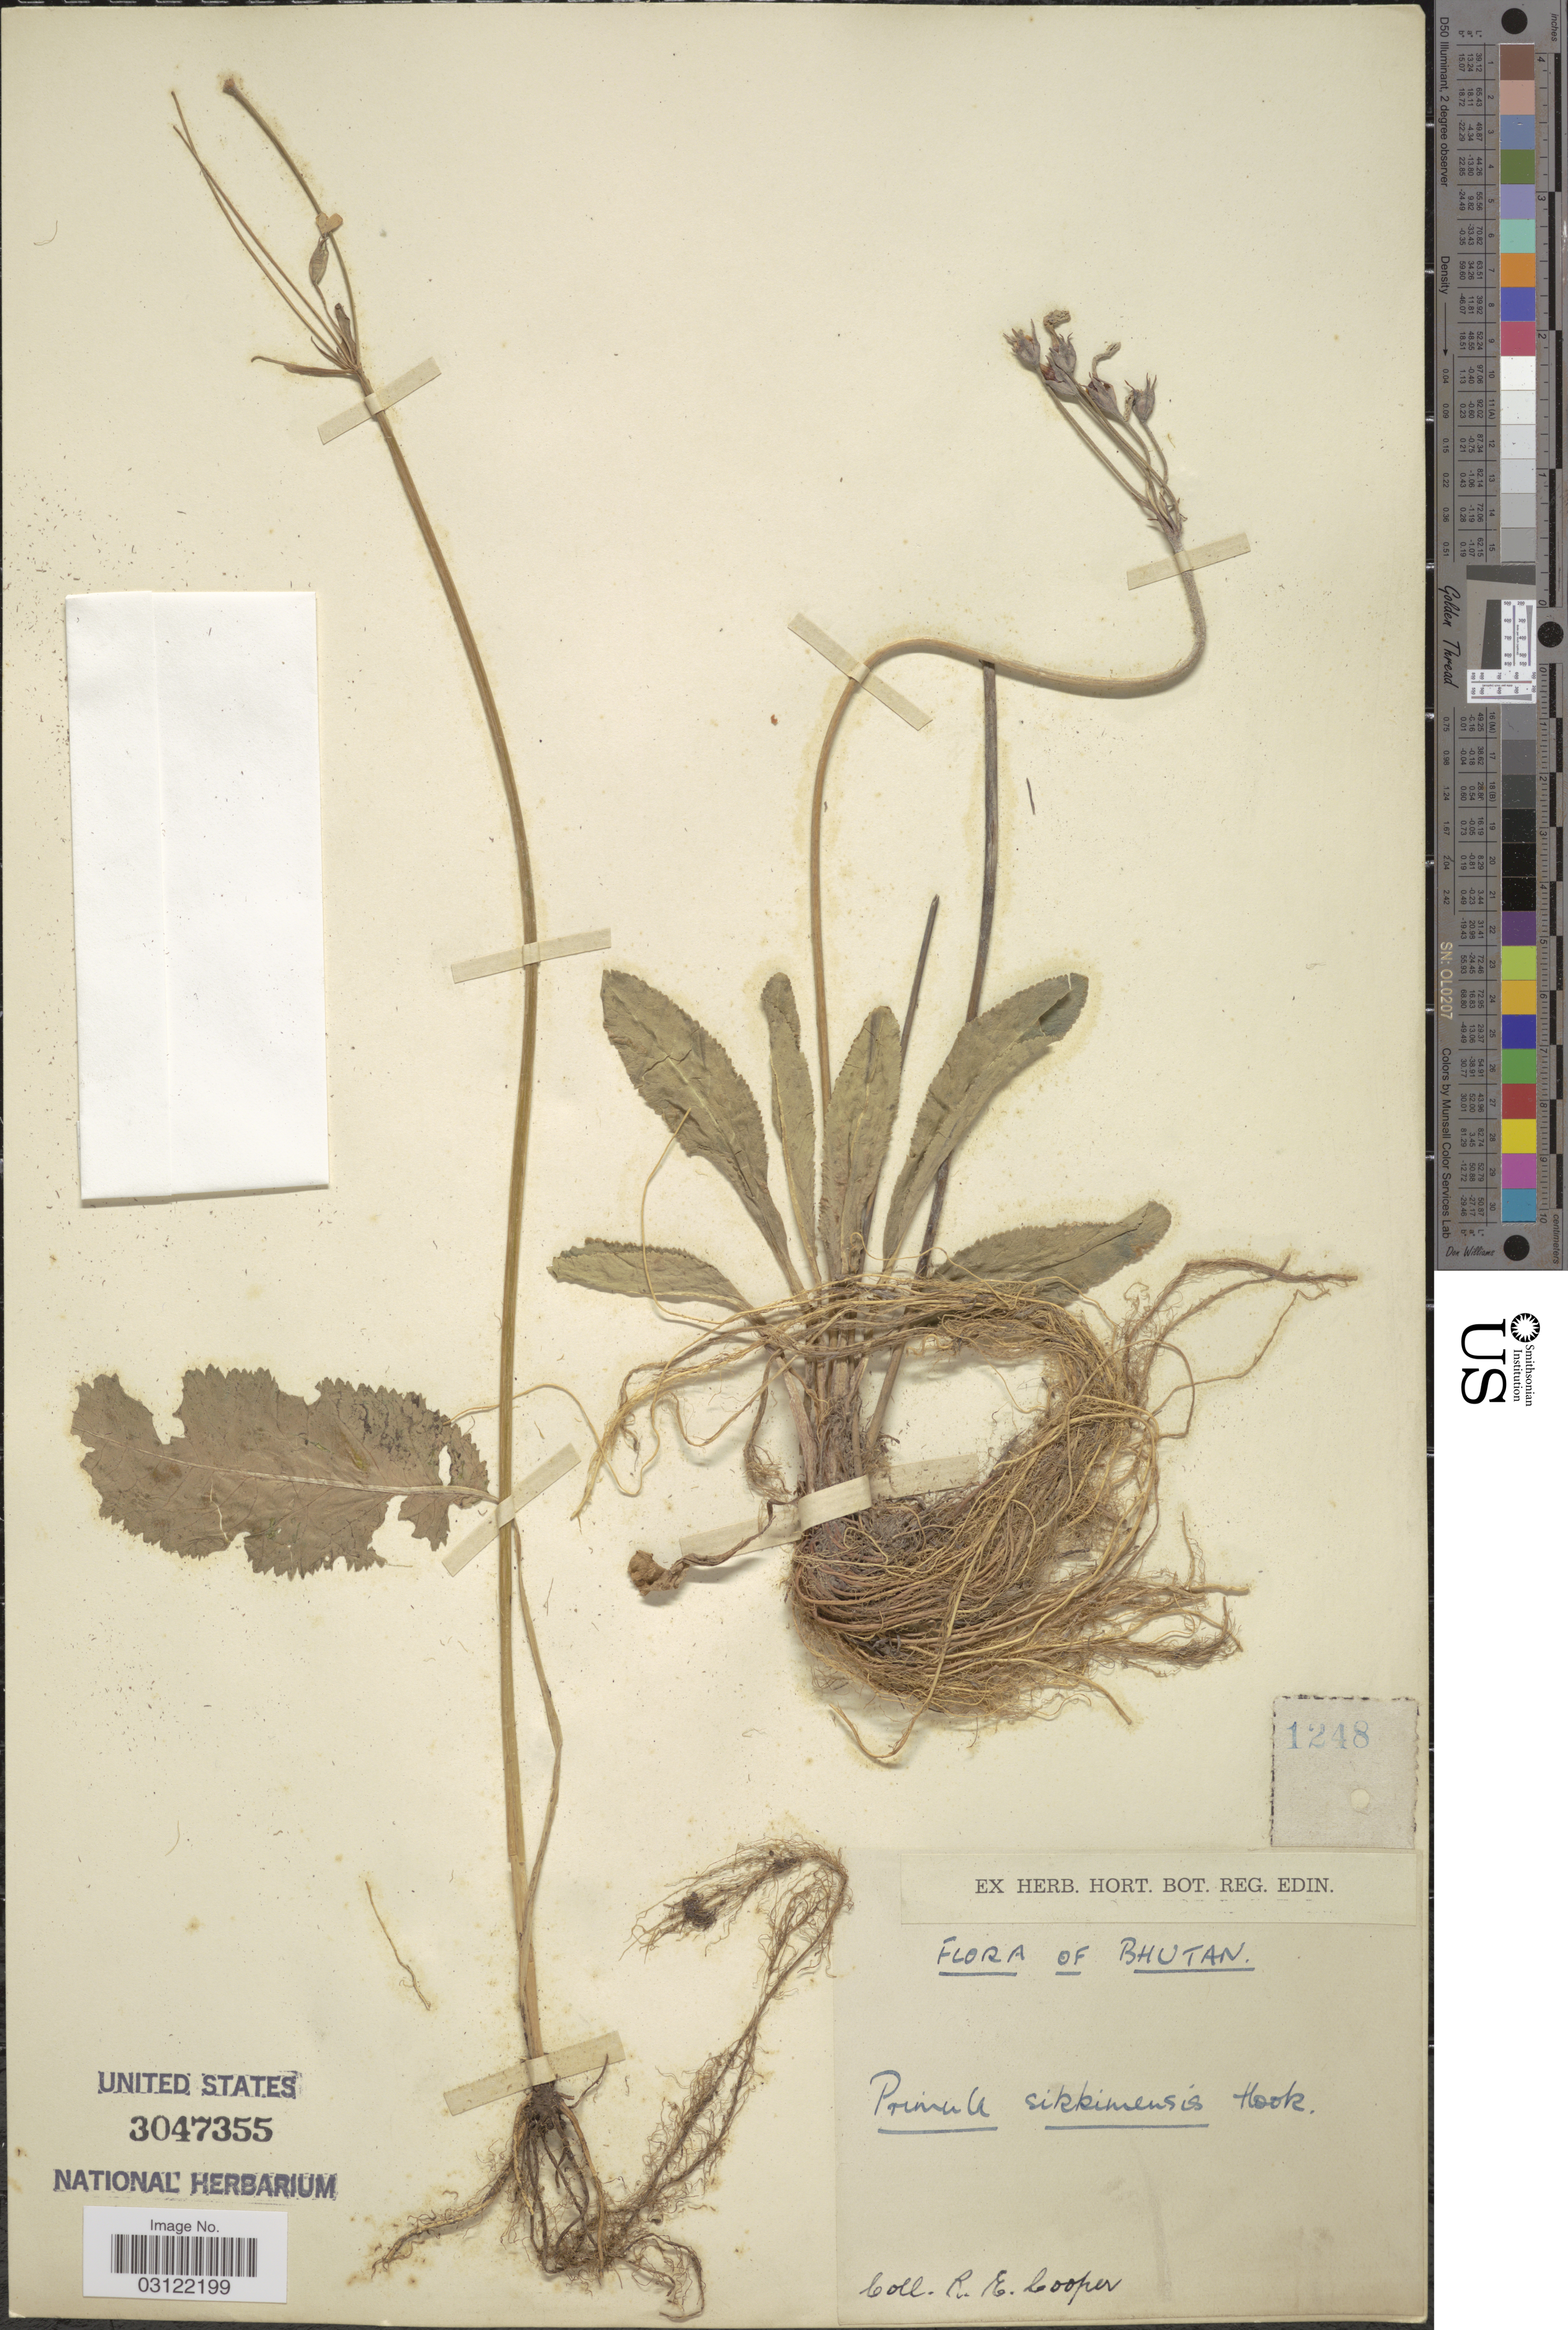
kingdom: Plantae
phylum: Tracheophyta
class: Magnoliopsida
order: Ericales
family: Primulaceae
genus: Primula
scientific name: Primula sikkimensis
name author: Hook.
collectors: R. E. Cooper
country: Bhutan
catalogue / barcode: US 3047355